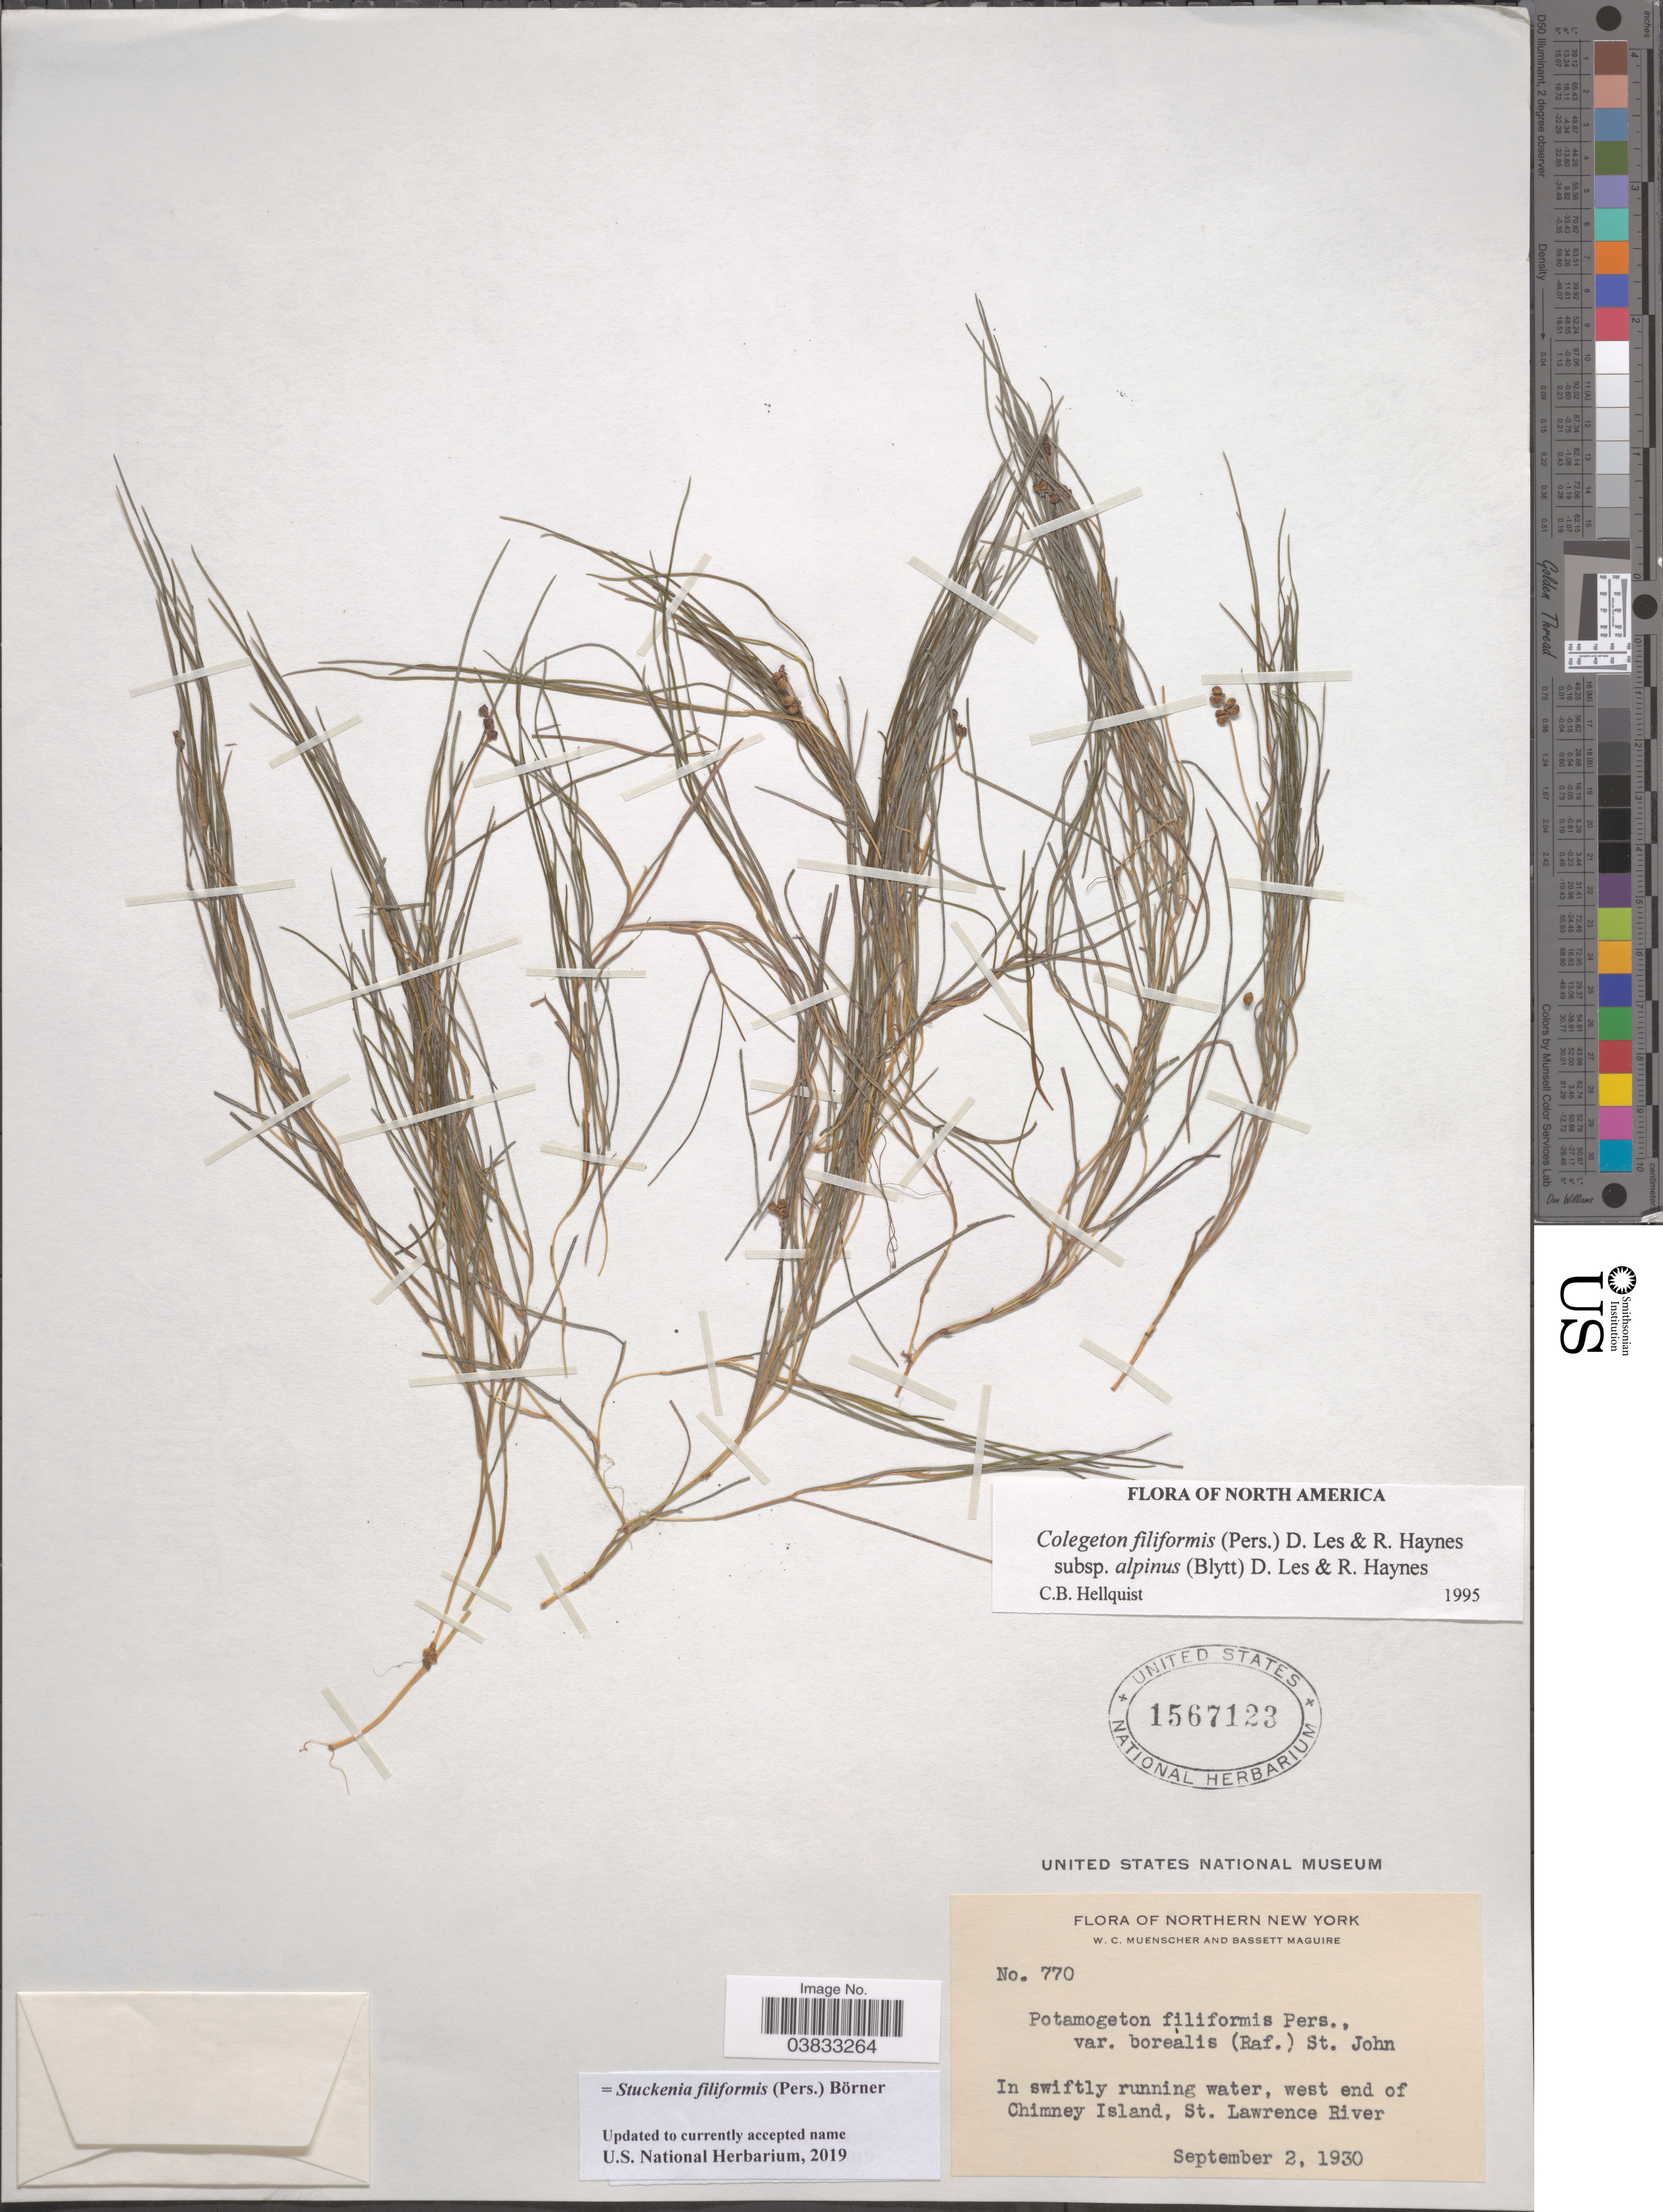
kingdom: Plantae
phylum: Tracheophyta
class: Liliopsida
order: Alismatales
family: Potamogetonaceae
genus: Stuckenia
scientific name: Stuckenia filiformis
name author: (Pers.) Börner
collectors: W. Muenscher & B. Maguire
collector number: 770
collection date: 1930-09-02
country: United States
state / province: New York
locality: Northern New York. West end of Chimney Island, St. Lawrence River.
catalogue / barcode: US 1567123